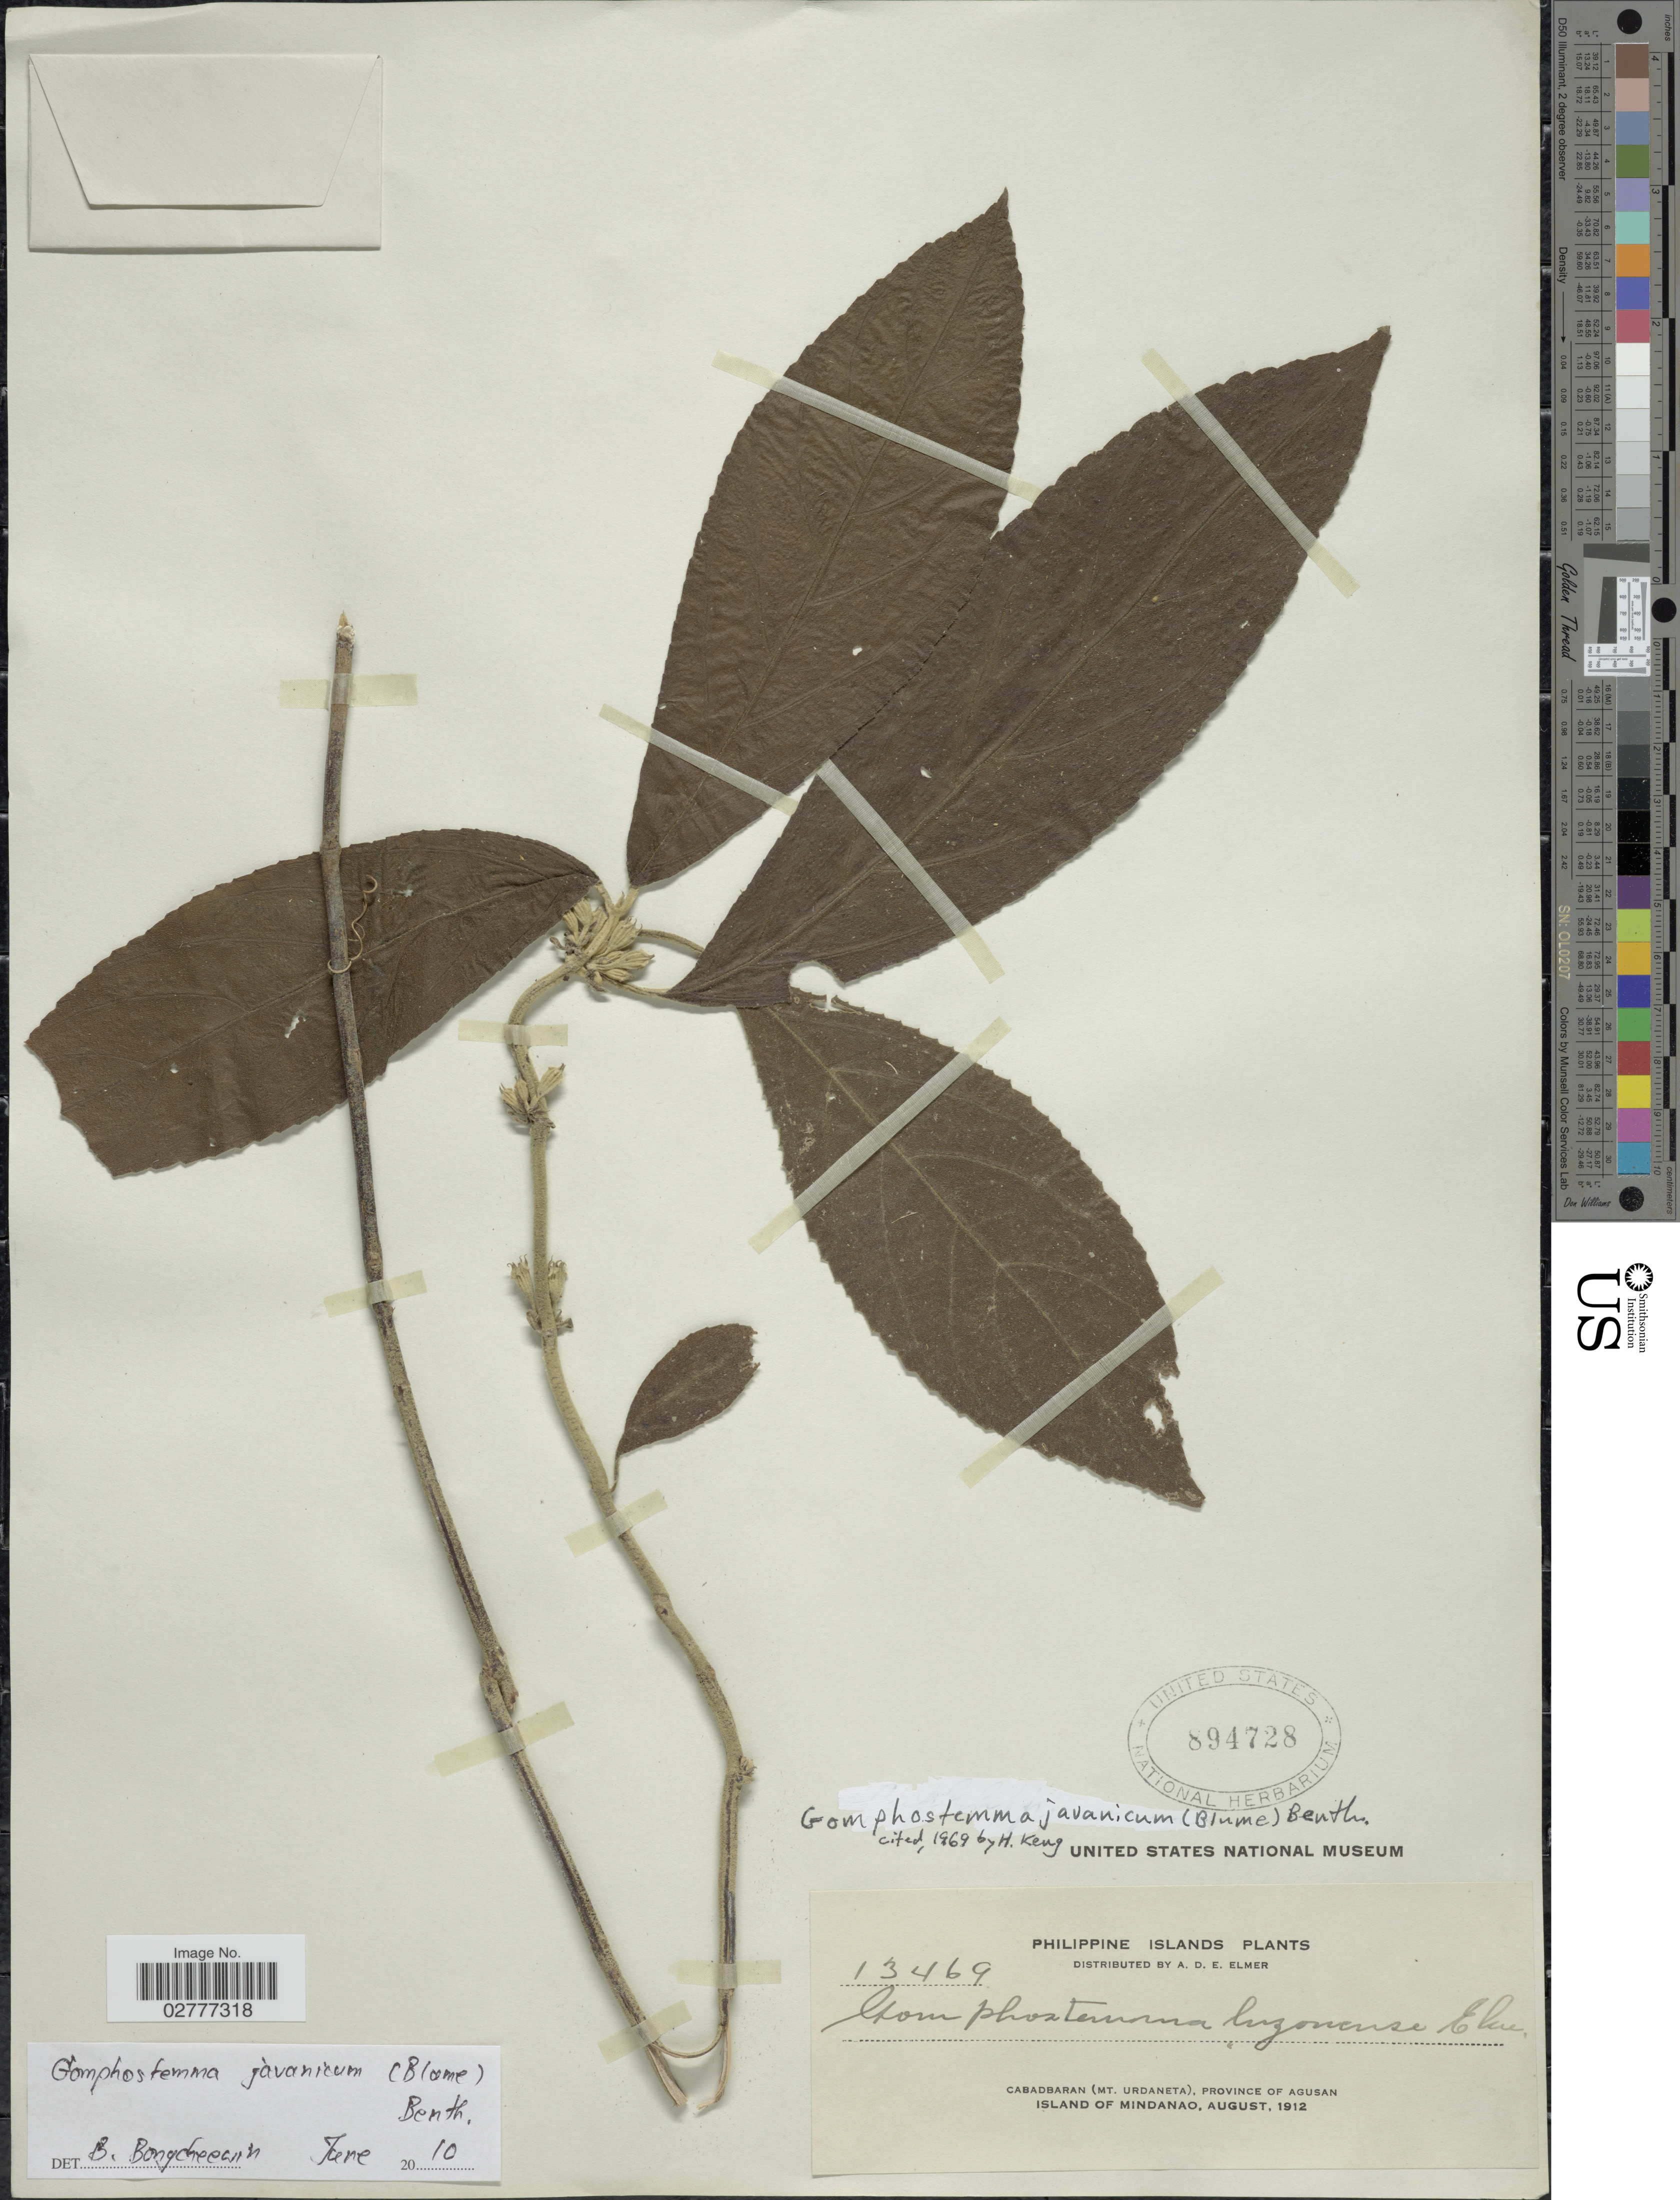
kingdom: Plantae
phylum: Tracheophyta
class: Magnoliopsida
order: Lamiales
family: Lamiaceae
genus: Gomphostemma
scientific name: Gomphostemma javanicum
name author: (Blume) Benth.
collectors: A. D. E. Elmer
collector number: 13469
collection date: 1912-08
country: Philippines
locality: Cabadbaran (Mt. Urdaneta), Province of Agusan. Island of Mindanao.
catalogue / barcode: US 894728